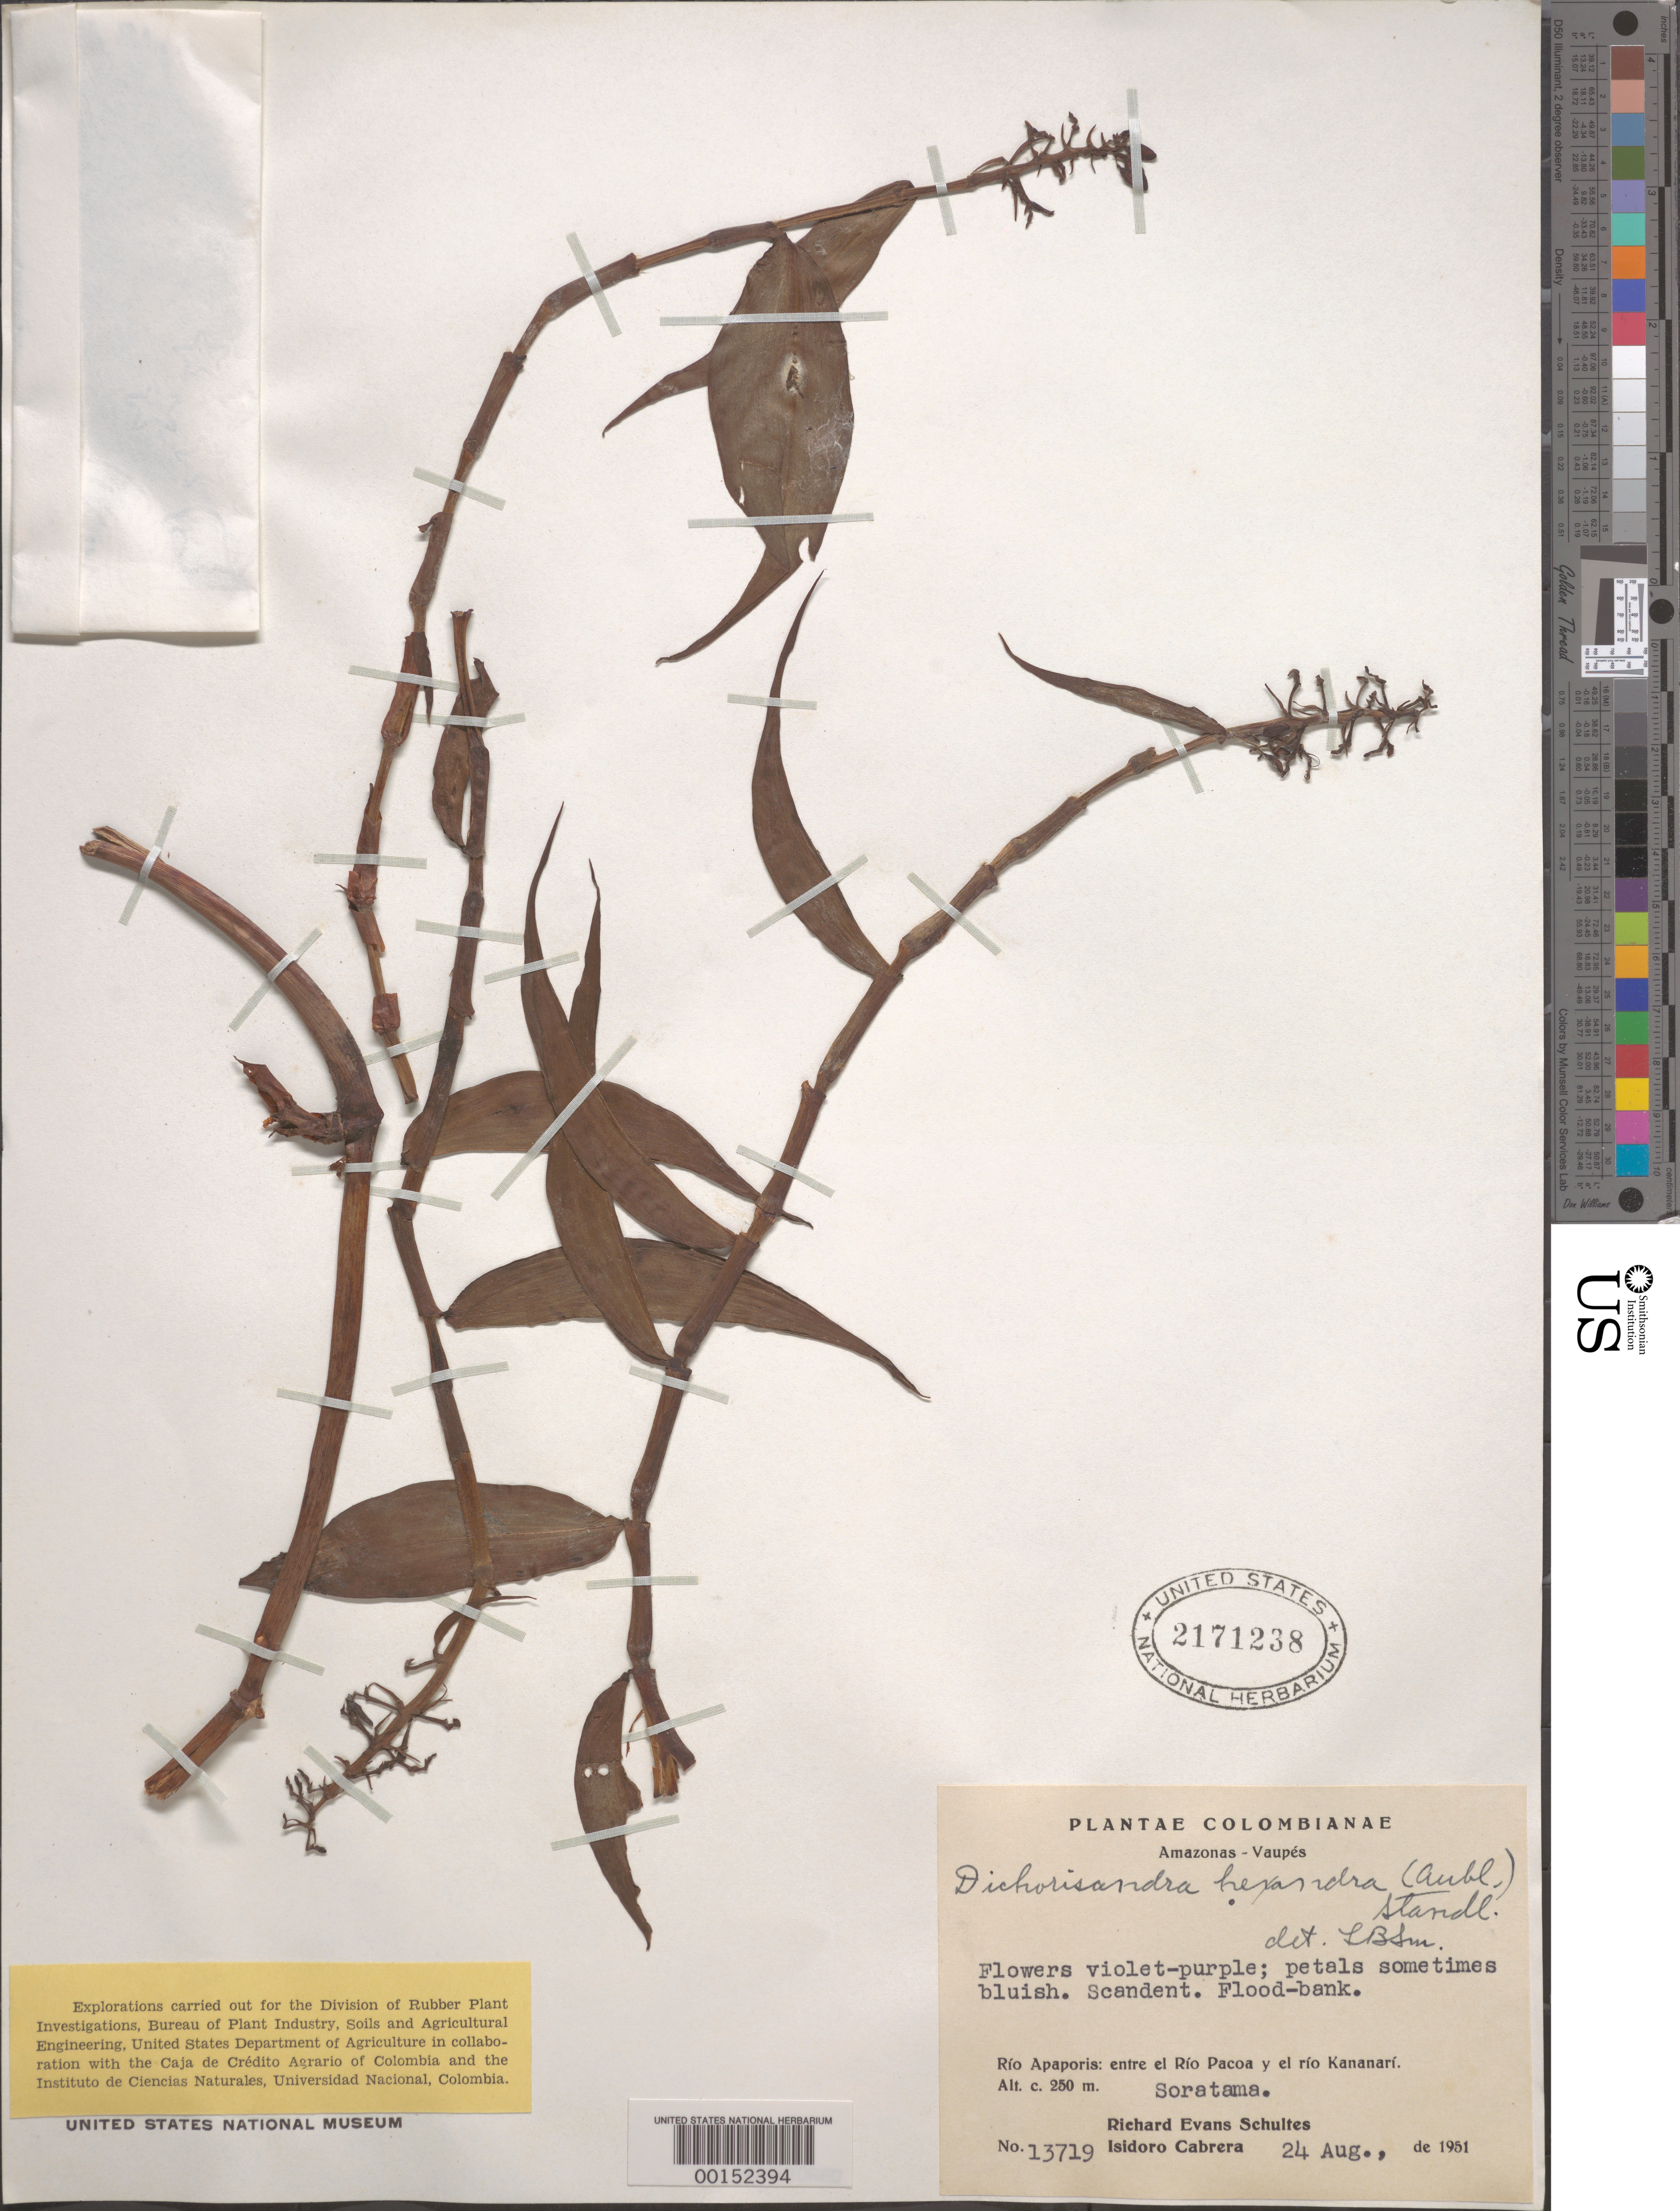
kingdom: Plantae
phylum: Tracheophyta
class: Liliopsida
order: Commelinales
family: Commelinaceae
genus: Dichorisandra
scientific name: Dichorisandra hexandra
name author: (Aubl.) Standl.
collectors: R. E. Schultes & I. Cabrera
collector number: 13719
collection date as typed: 24 Aug 1951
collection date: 1951-08-24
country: Colombia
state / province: Amazônas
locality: Rio Apaporis, between Rio Pacoa an Rio Kananari, Soratama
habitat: Flood bank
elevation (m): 250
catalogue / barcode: US 2171238